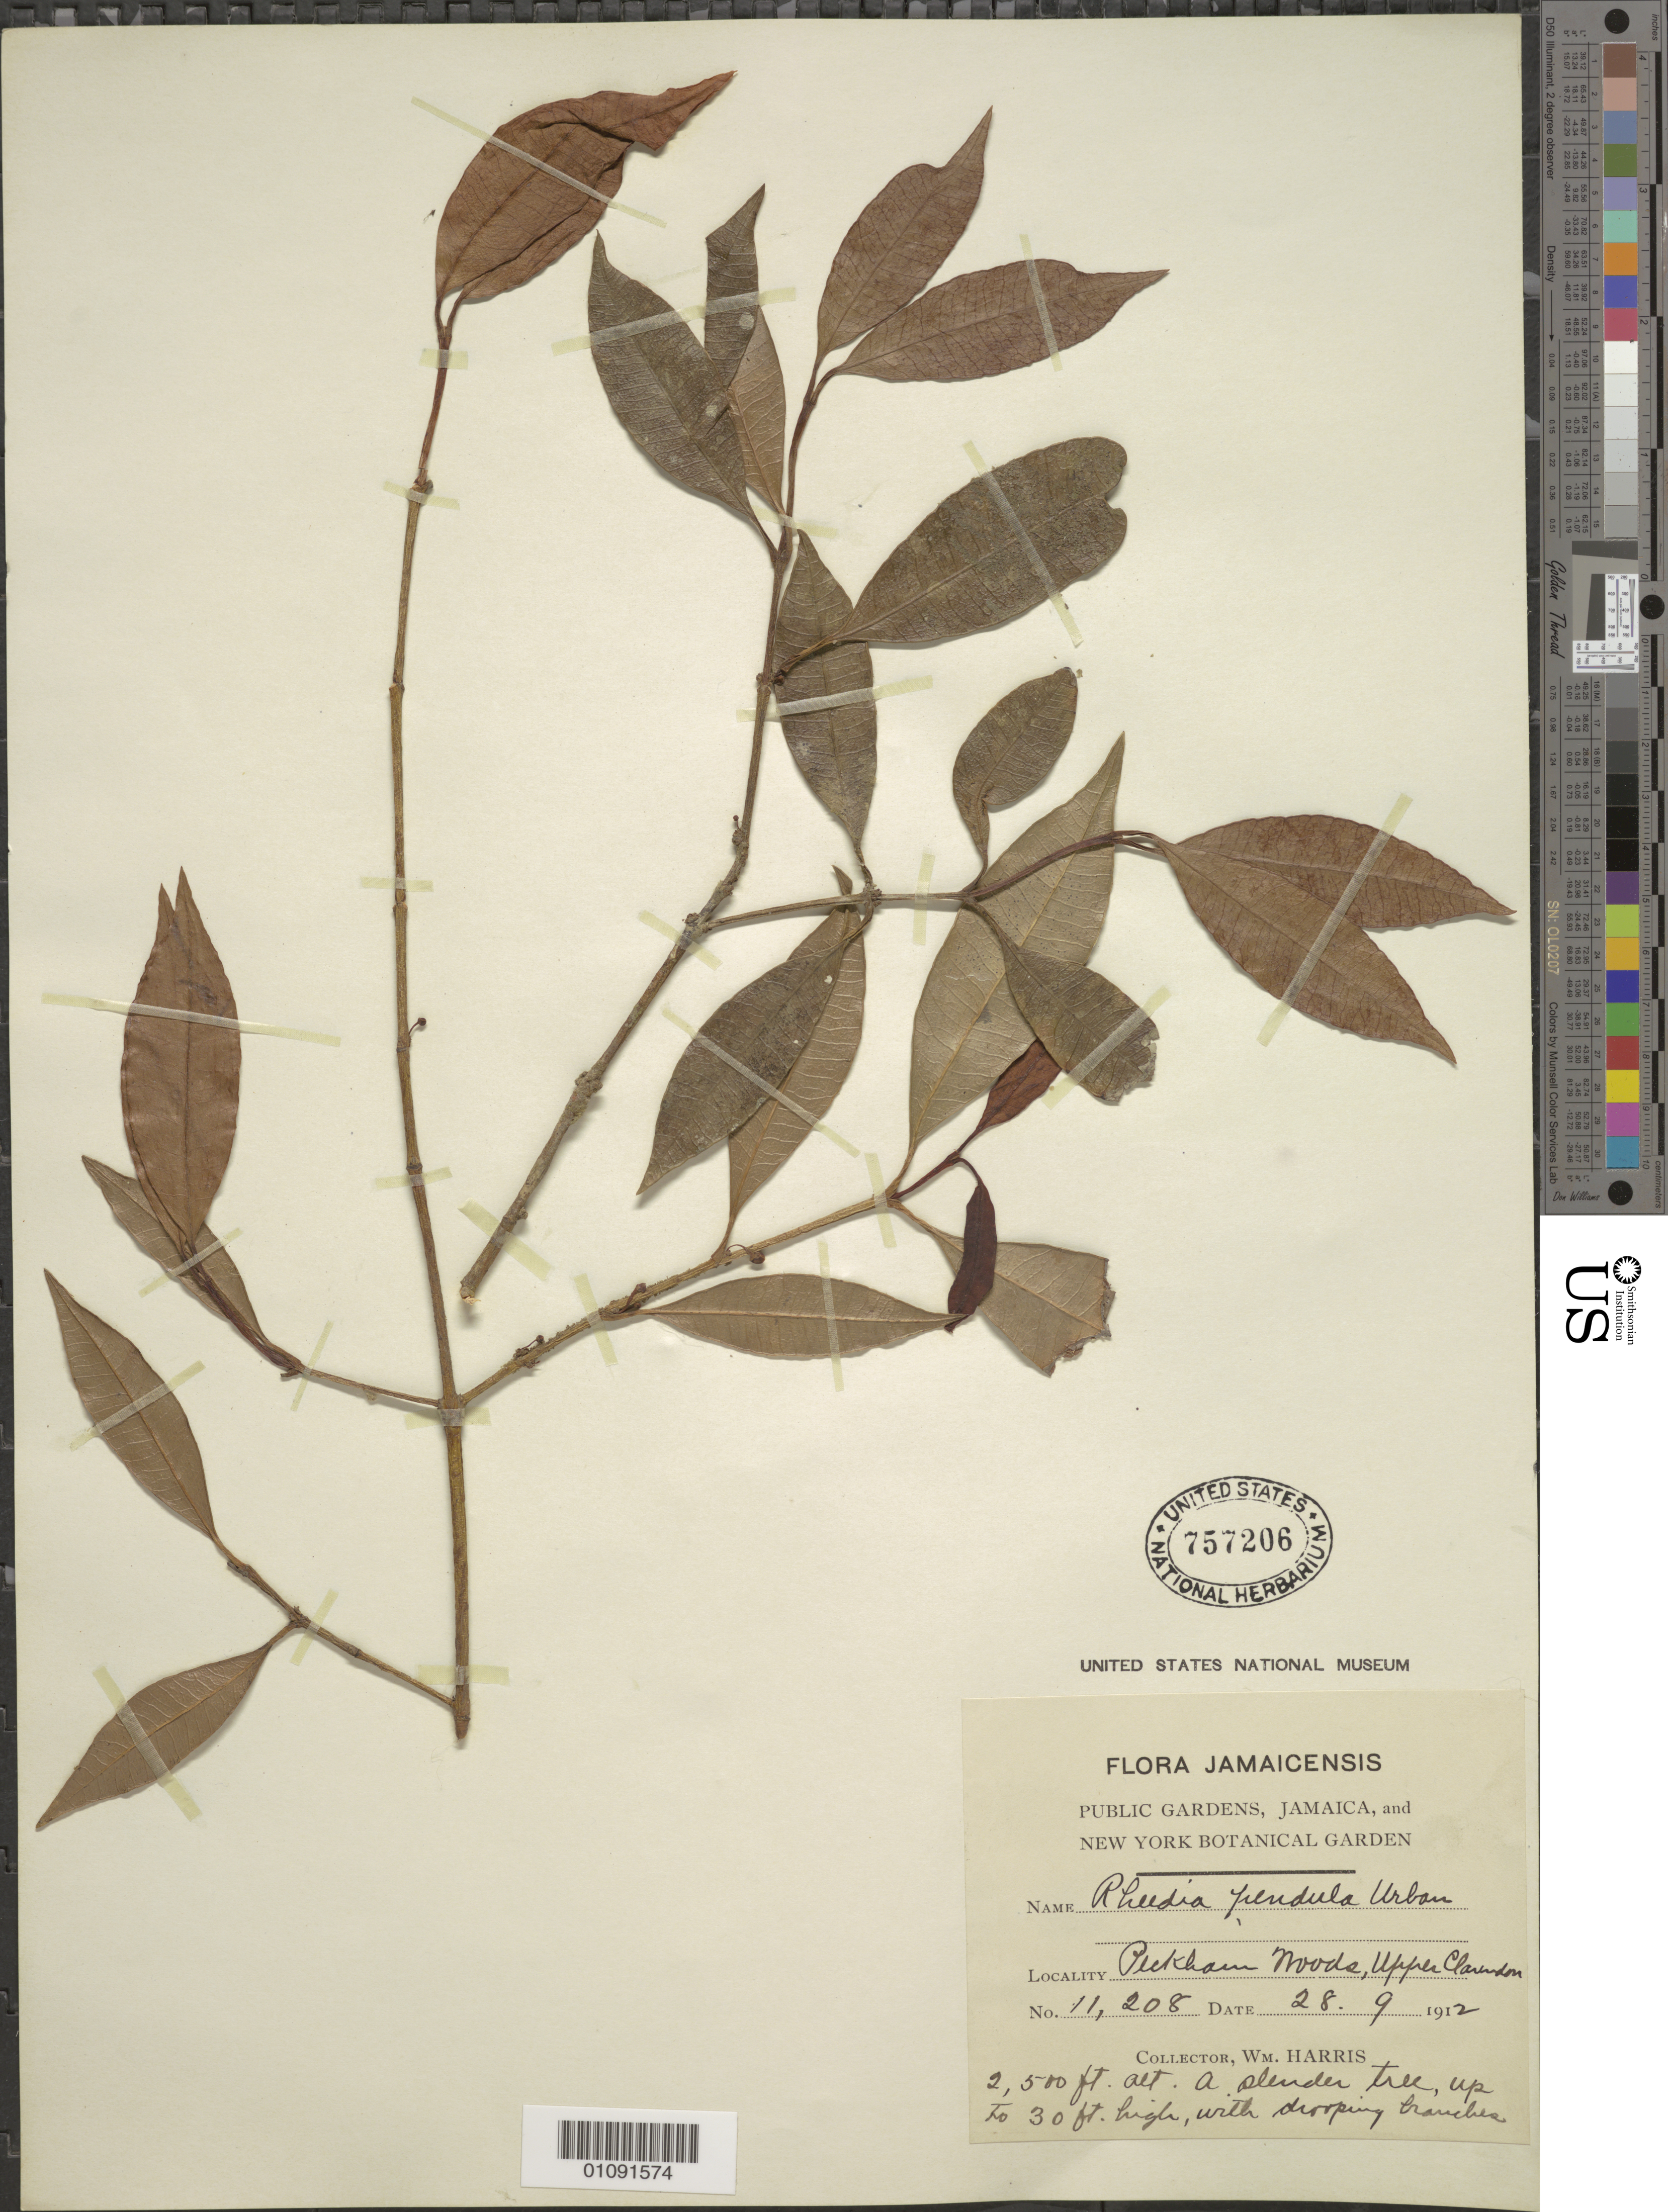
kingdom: Plantae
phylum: Tracheophyta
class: Magnoliopsida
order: Malpighiales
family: Clusiaceae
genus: Garcinia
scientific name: Garcinia decussata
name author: C.D. Adams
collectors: W. Harris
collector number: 11208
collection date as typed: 28 Sep 1912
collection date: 1912-09-28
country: Jamaica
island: Jamaica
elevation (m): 762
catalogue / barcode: US 757206